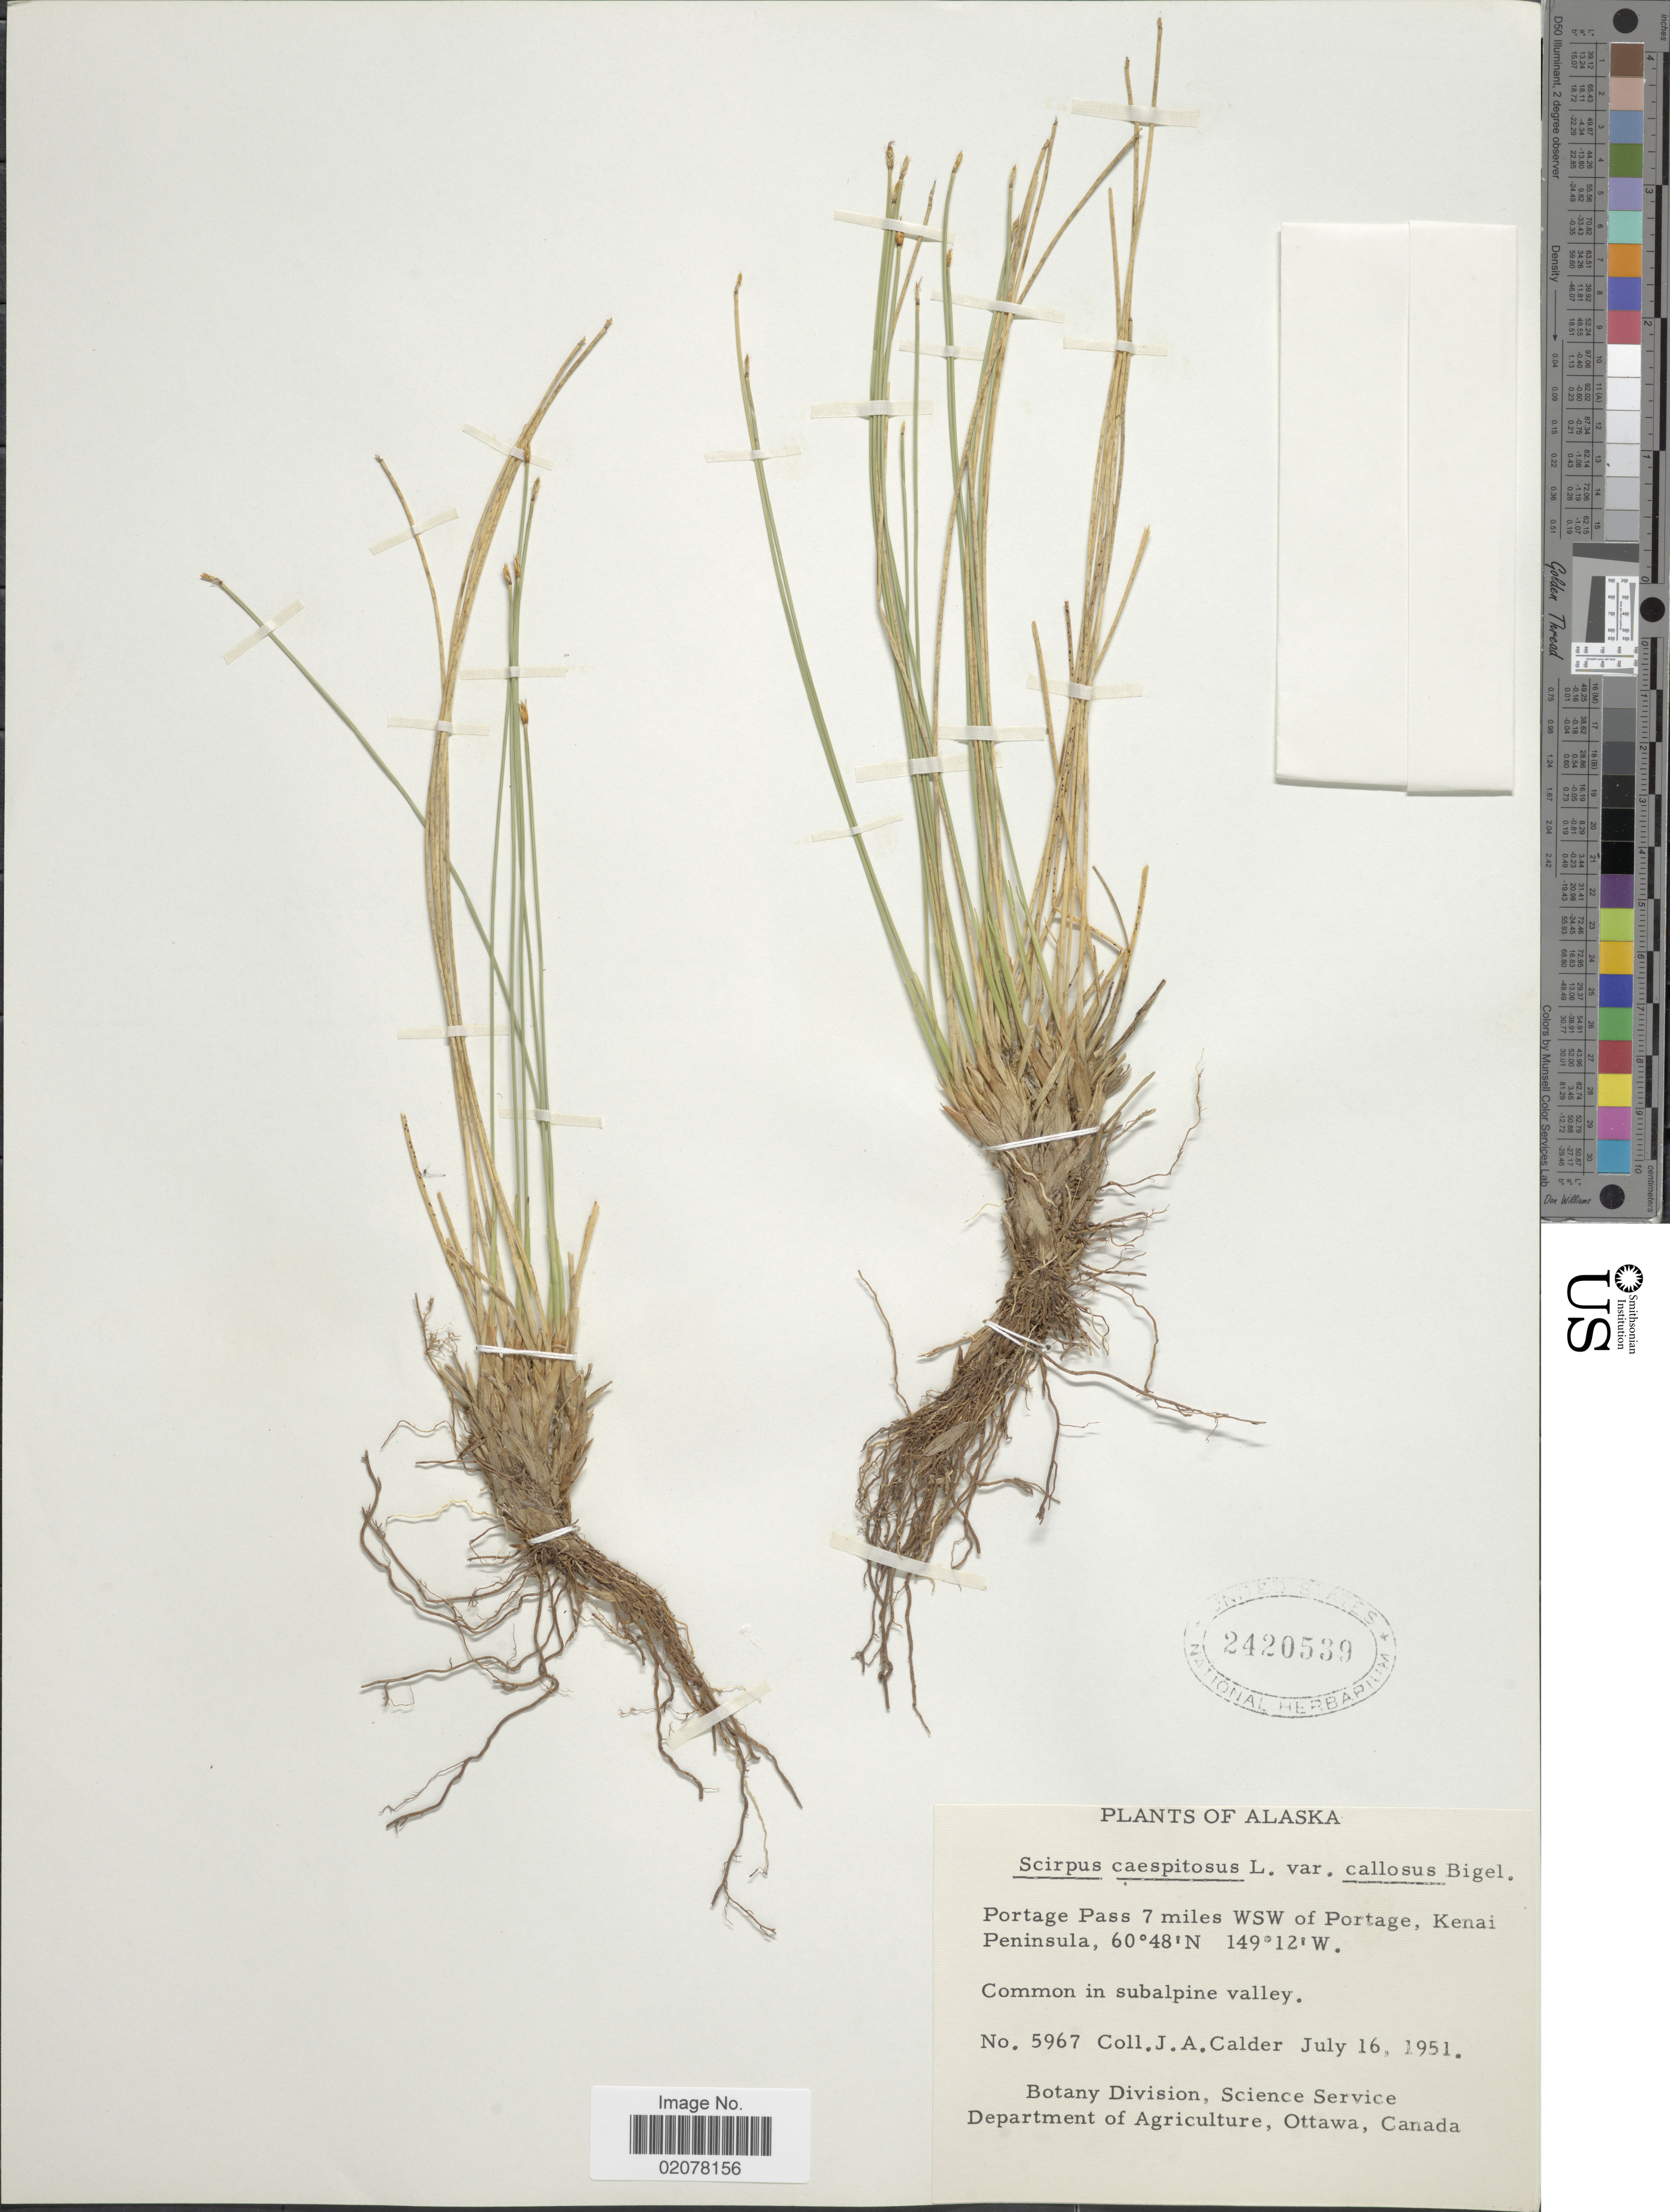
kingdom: Plantae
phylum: Tracheophyta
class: Liliopsida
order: Poales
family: Cyperaceae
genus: Trichophorum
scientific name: Trichophorum cespitosum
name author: (L.) Hartm.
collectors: J. A. Calder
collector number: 5967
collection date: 1951-07-16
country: United States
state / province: Alaska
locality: Portage Pass, 7 mmiles WSW of Portage, Kenai Peninsula, in subalpine valley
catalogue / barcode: US 2420539